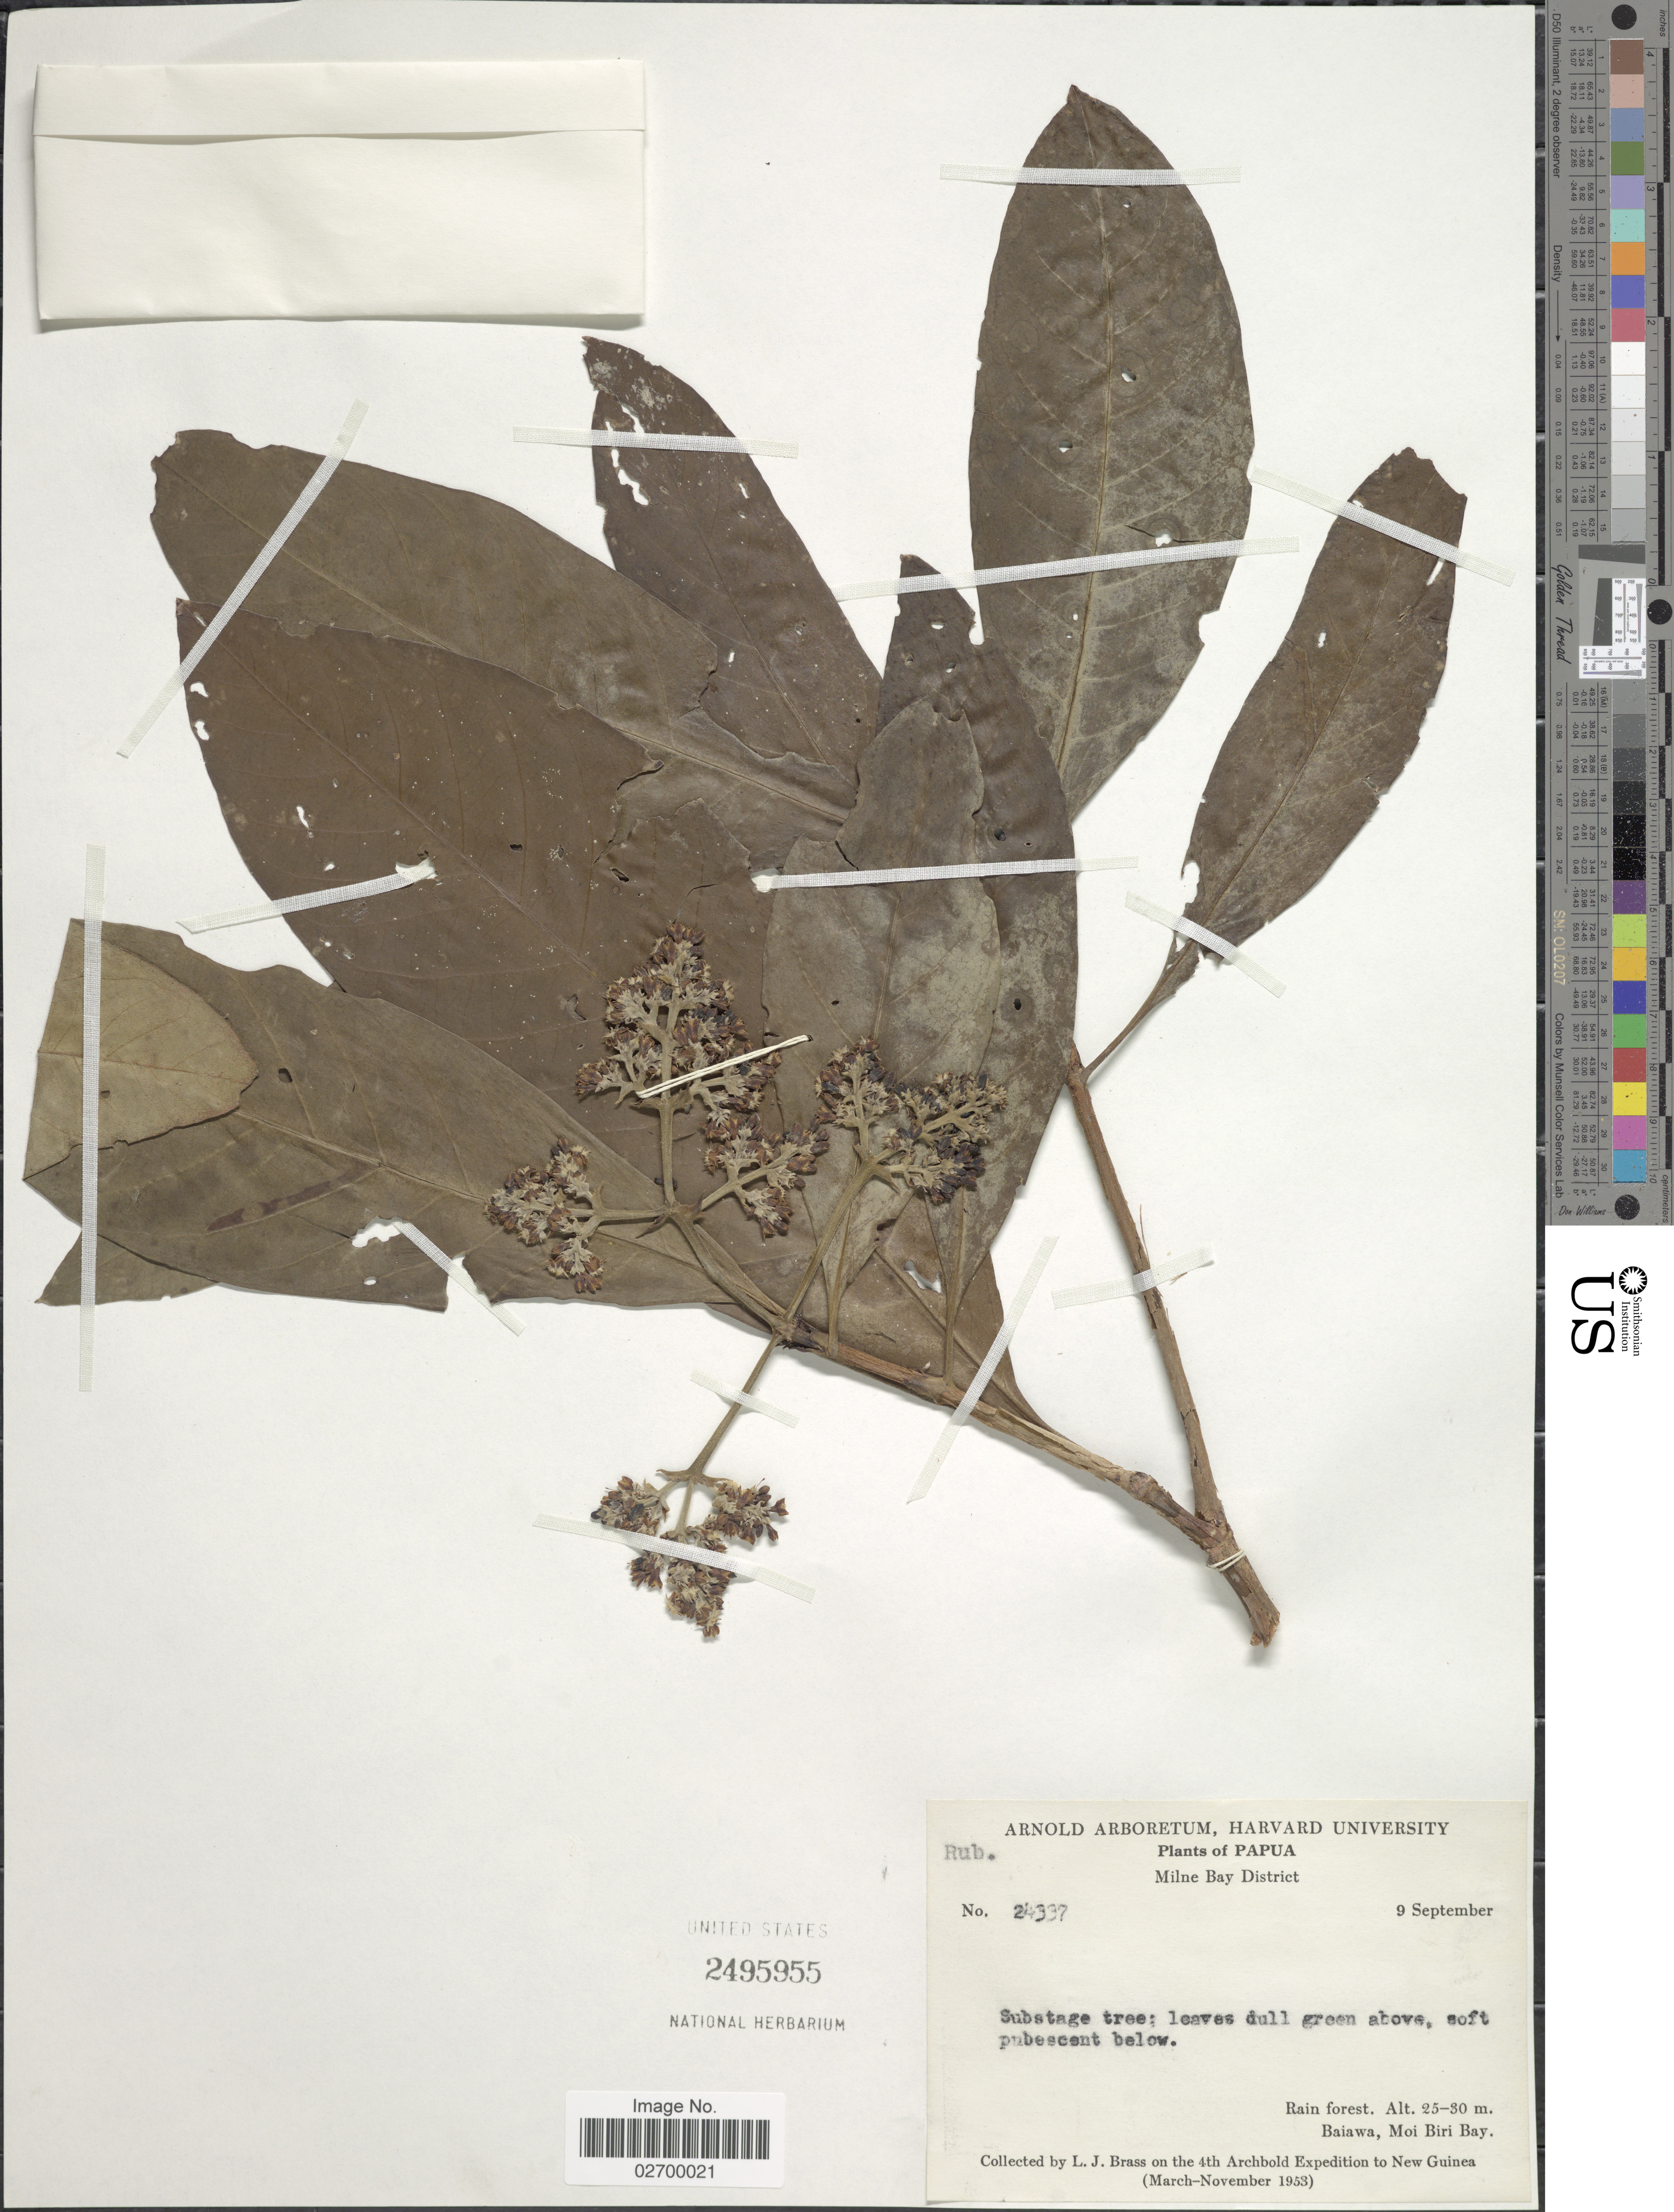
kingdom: Plantae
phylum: Tracheophyta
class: Magnoliopsida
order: Gentianales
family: Rubiaceae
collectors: L. J. Brass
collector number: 24337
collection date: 1953-09-09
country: Papua New Guinea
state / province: Milne Bay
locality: Baiawa, Moi Biri Bay. New Guinea [unsure placement]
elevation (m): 25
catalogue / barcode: US 2495955